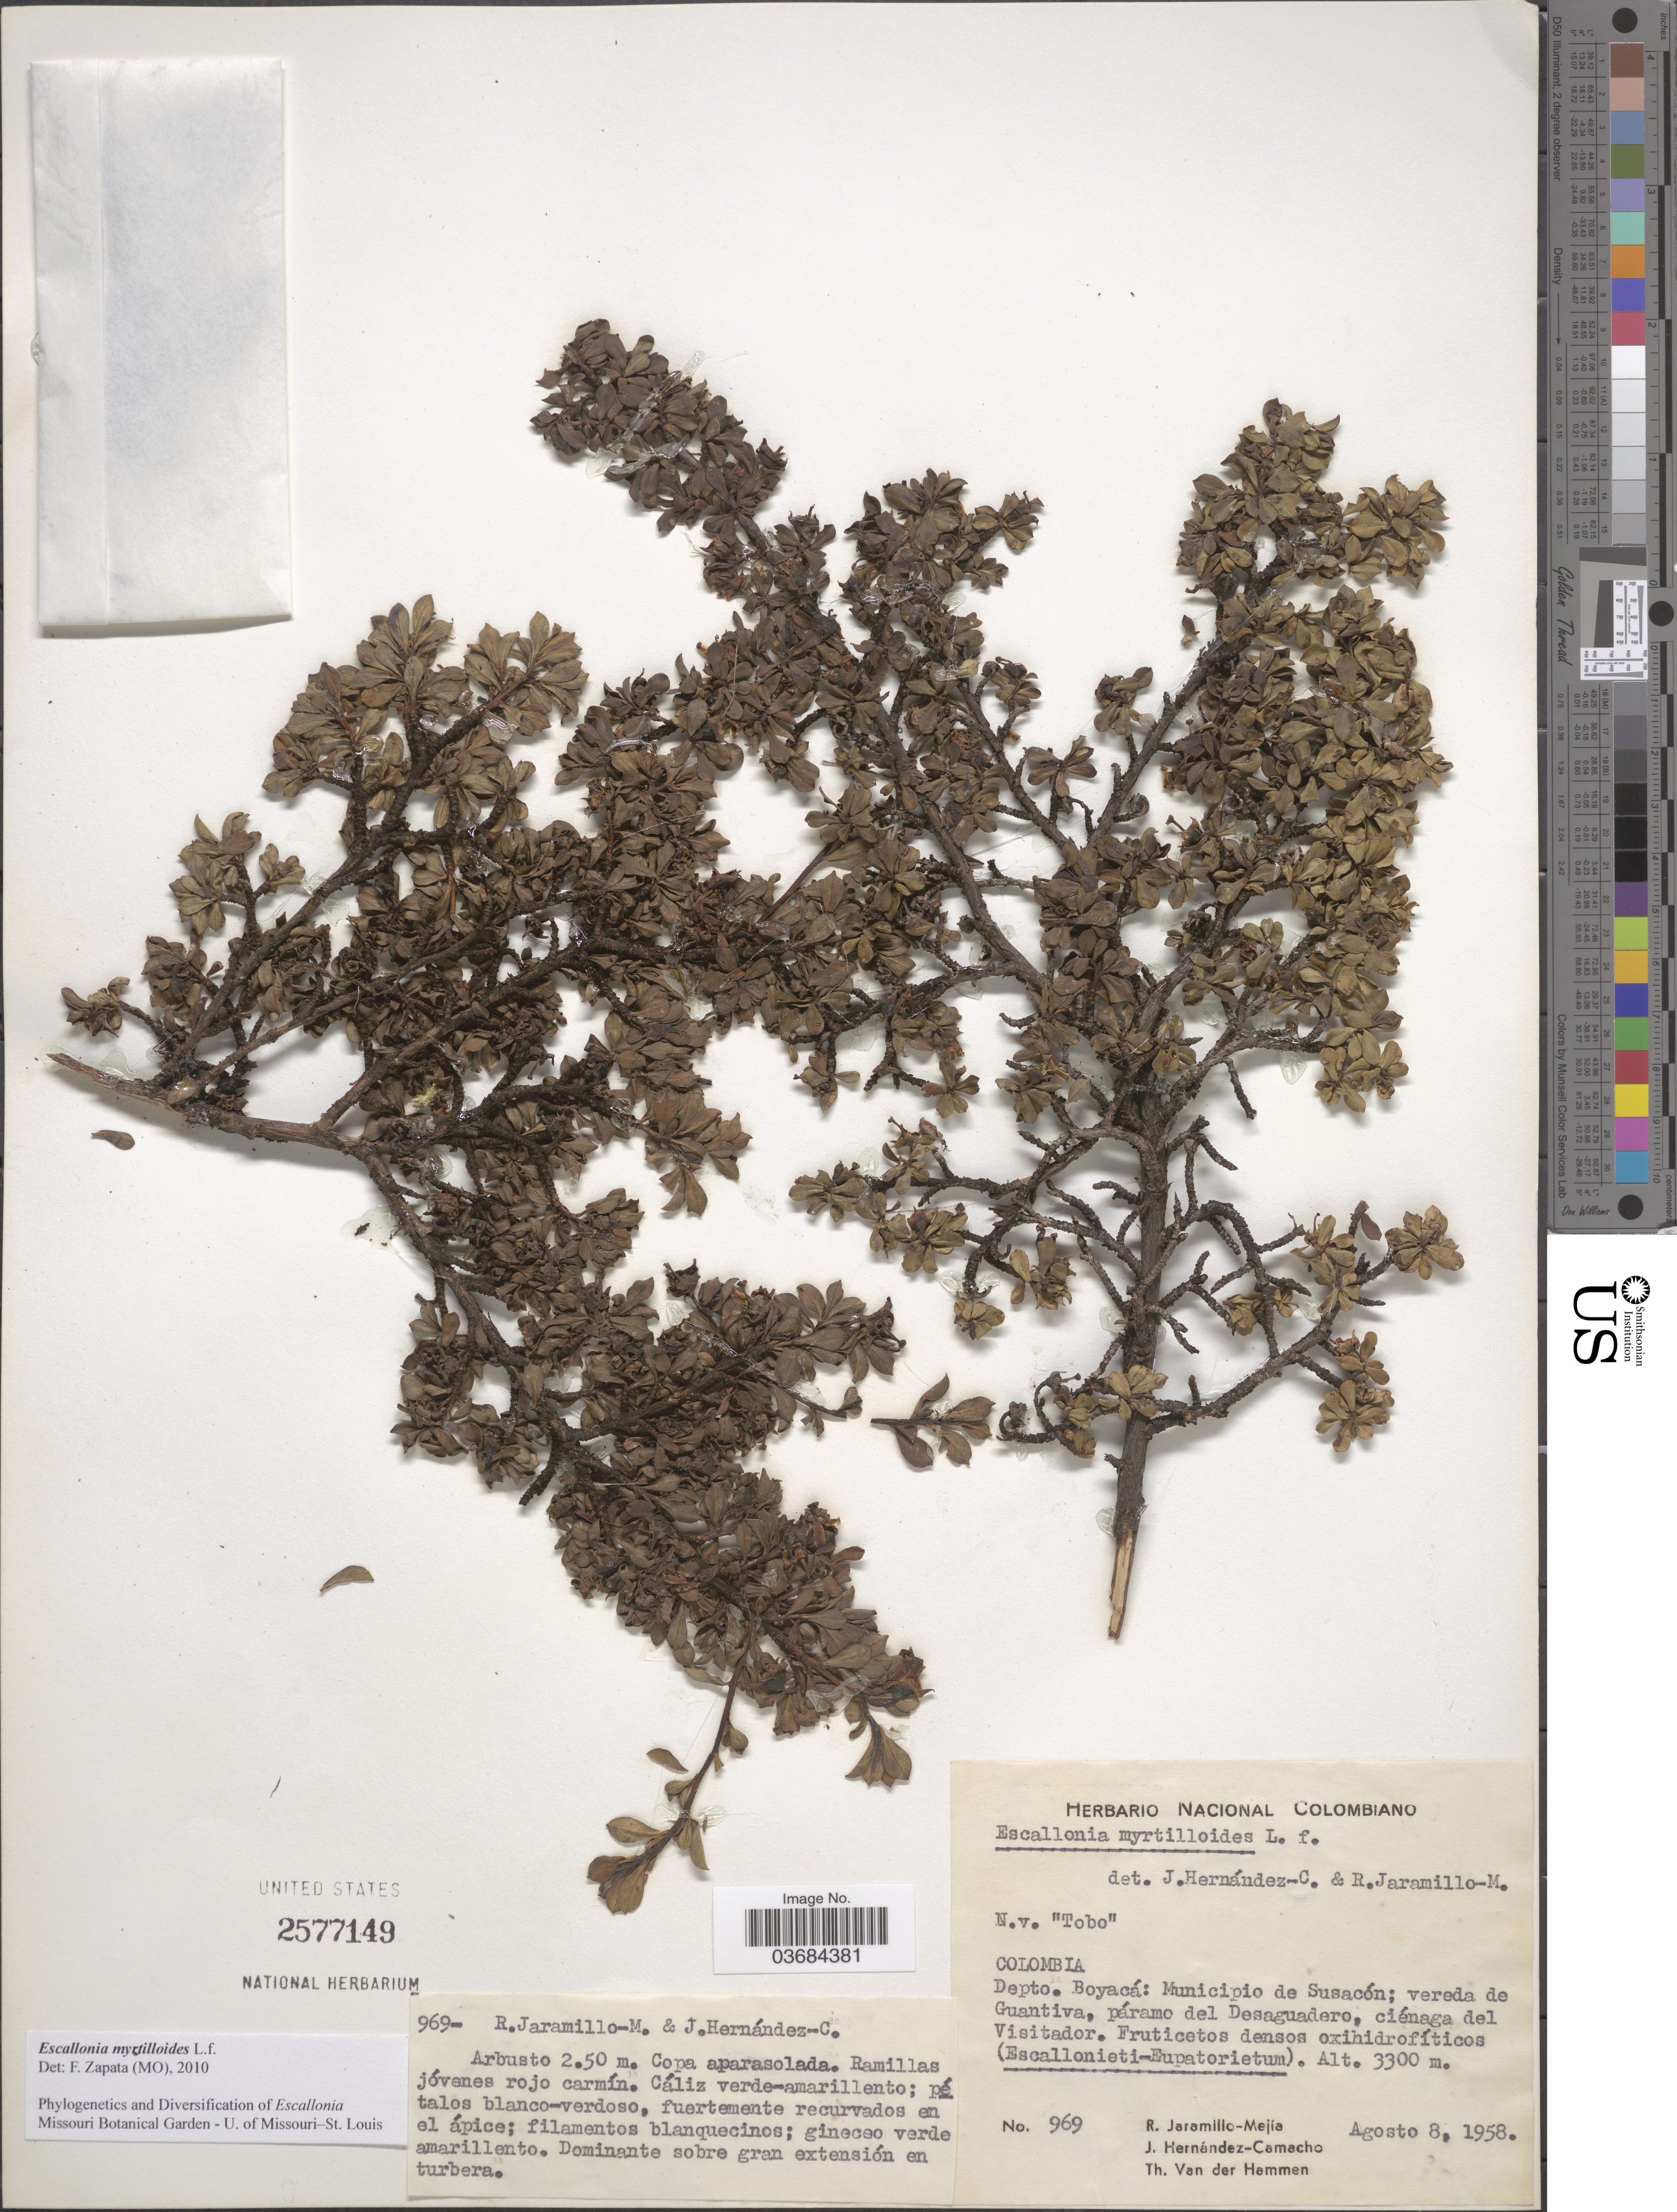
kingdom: Plantae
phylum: Tracheophyta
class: Magnoliopsida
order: Escalloniales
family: Escalloniaceae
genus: Escallonia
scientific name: Escallonia myrtilloides var. myrtilloides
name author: L. f.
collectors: R. Jaramillo M., J. Hernández-Camacho & T. Hammen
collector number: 969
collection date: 1958-08-08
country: Colombia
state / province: Boyacá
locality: Depto. Boyacá: Municipio de Susacón; vereda de Guantiva, páramo del Desaguadero, ciénaga del Visitador.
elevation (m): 3300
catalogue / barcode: US 2577149